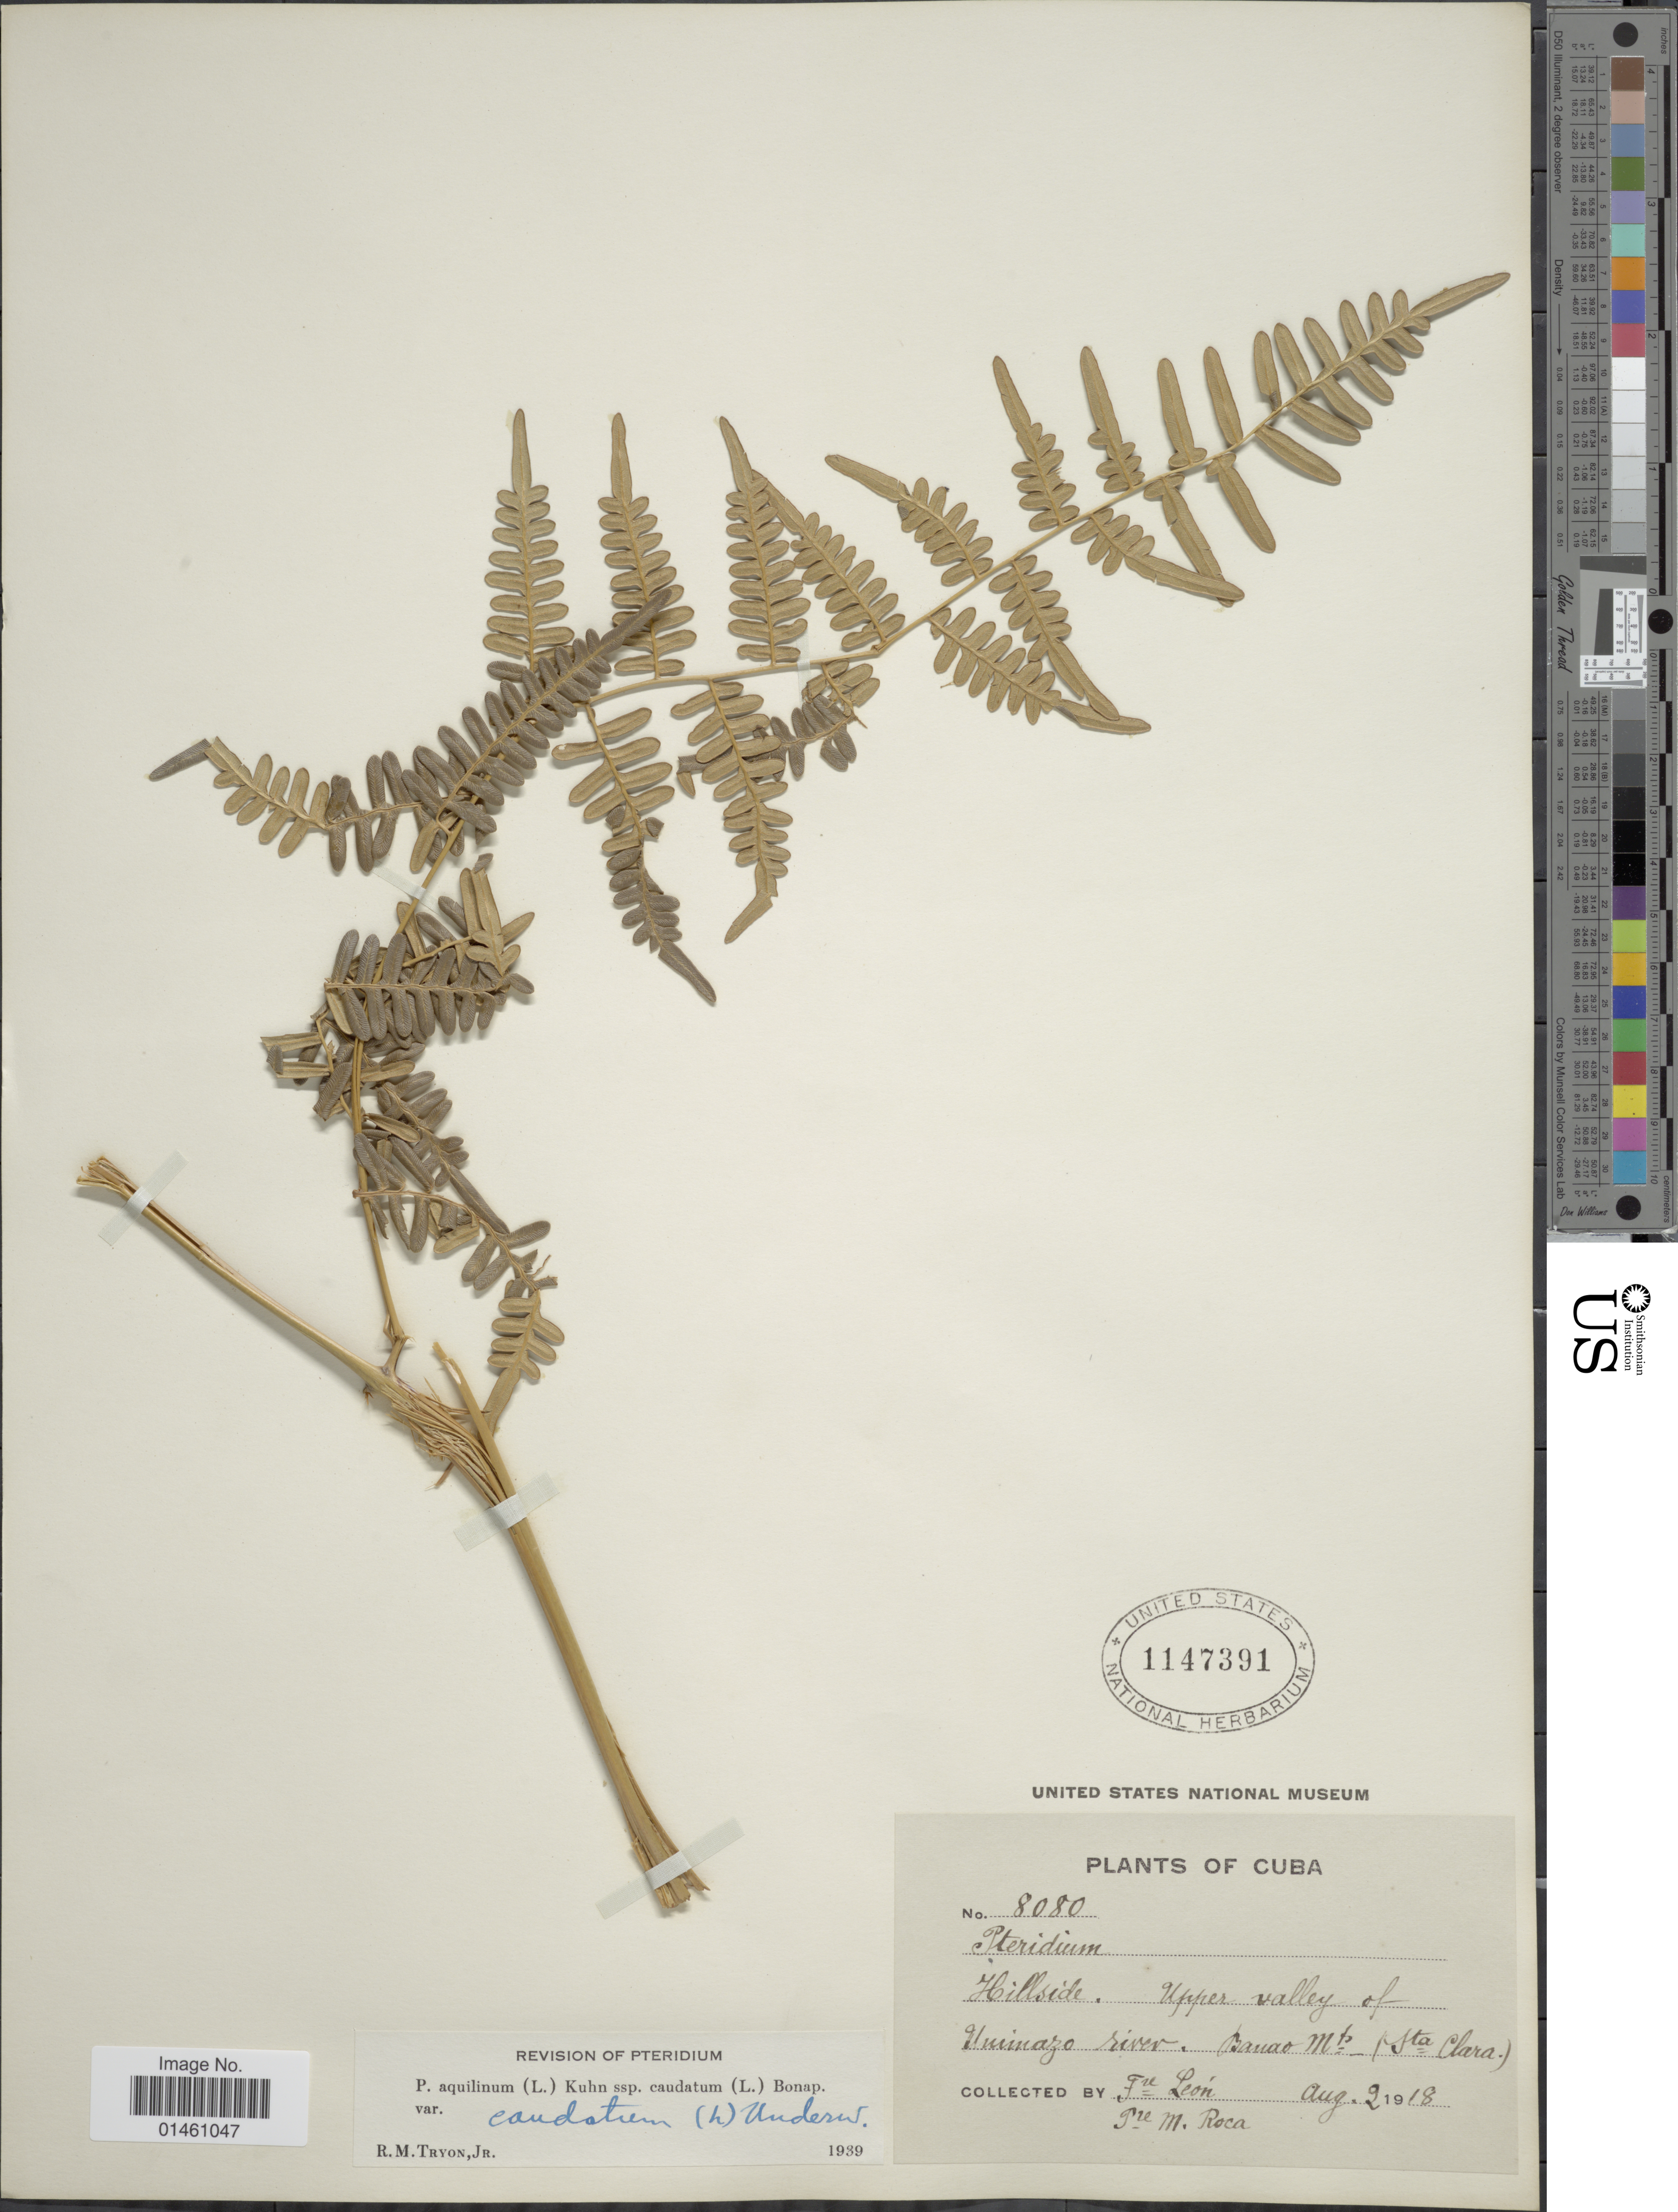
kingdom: Plantae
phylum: Tracheophyta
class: Polypodiopsida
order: Polypodiales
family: Dennstaedtiaceae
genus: Pteridium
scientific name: Pteridium caudatum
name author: (L.) Maxon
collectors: Bro. León & M. Roca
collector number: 8080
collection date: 1918-08-02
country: Cuba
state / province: Las Villas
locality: Hillside, upper valley of Uminazo river, Banao Mts (Sta Clara.).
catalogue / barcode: US 1147391